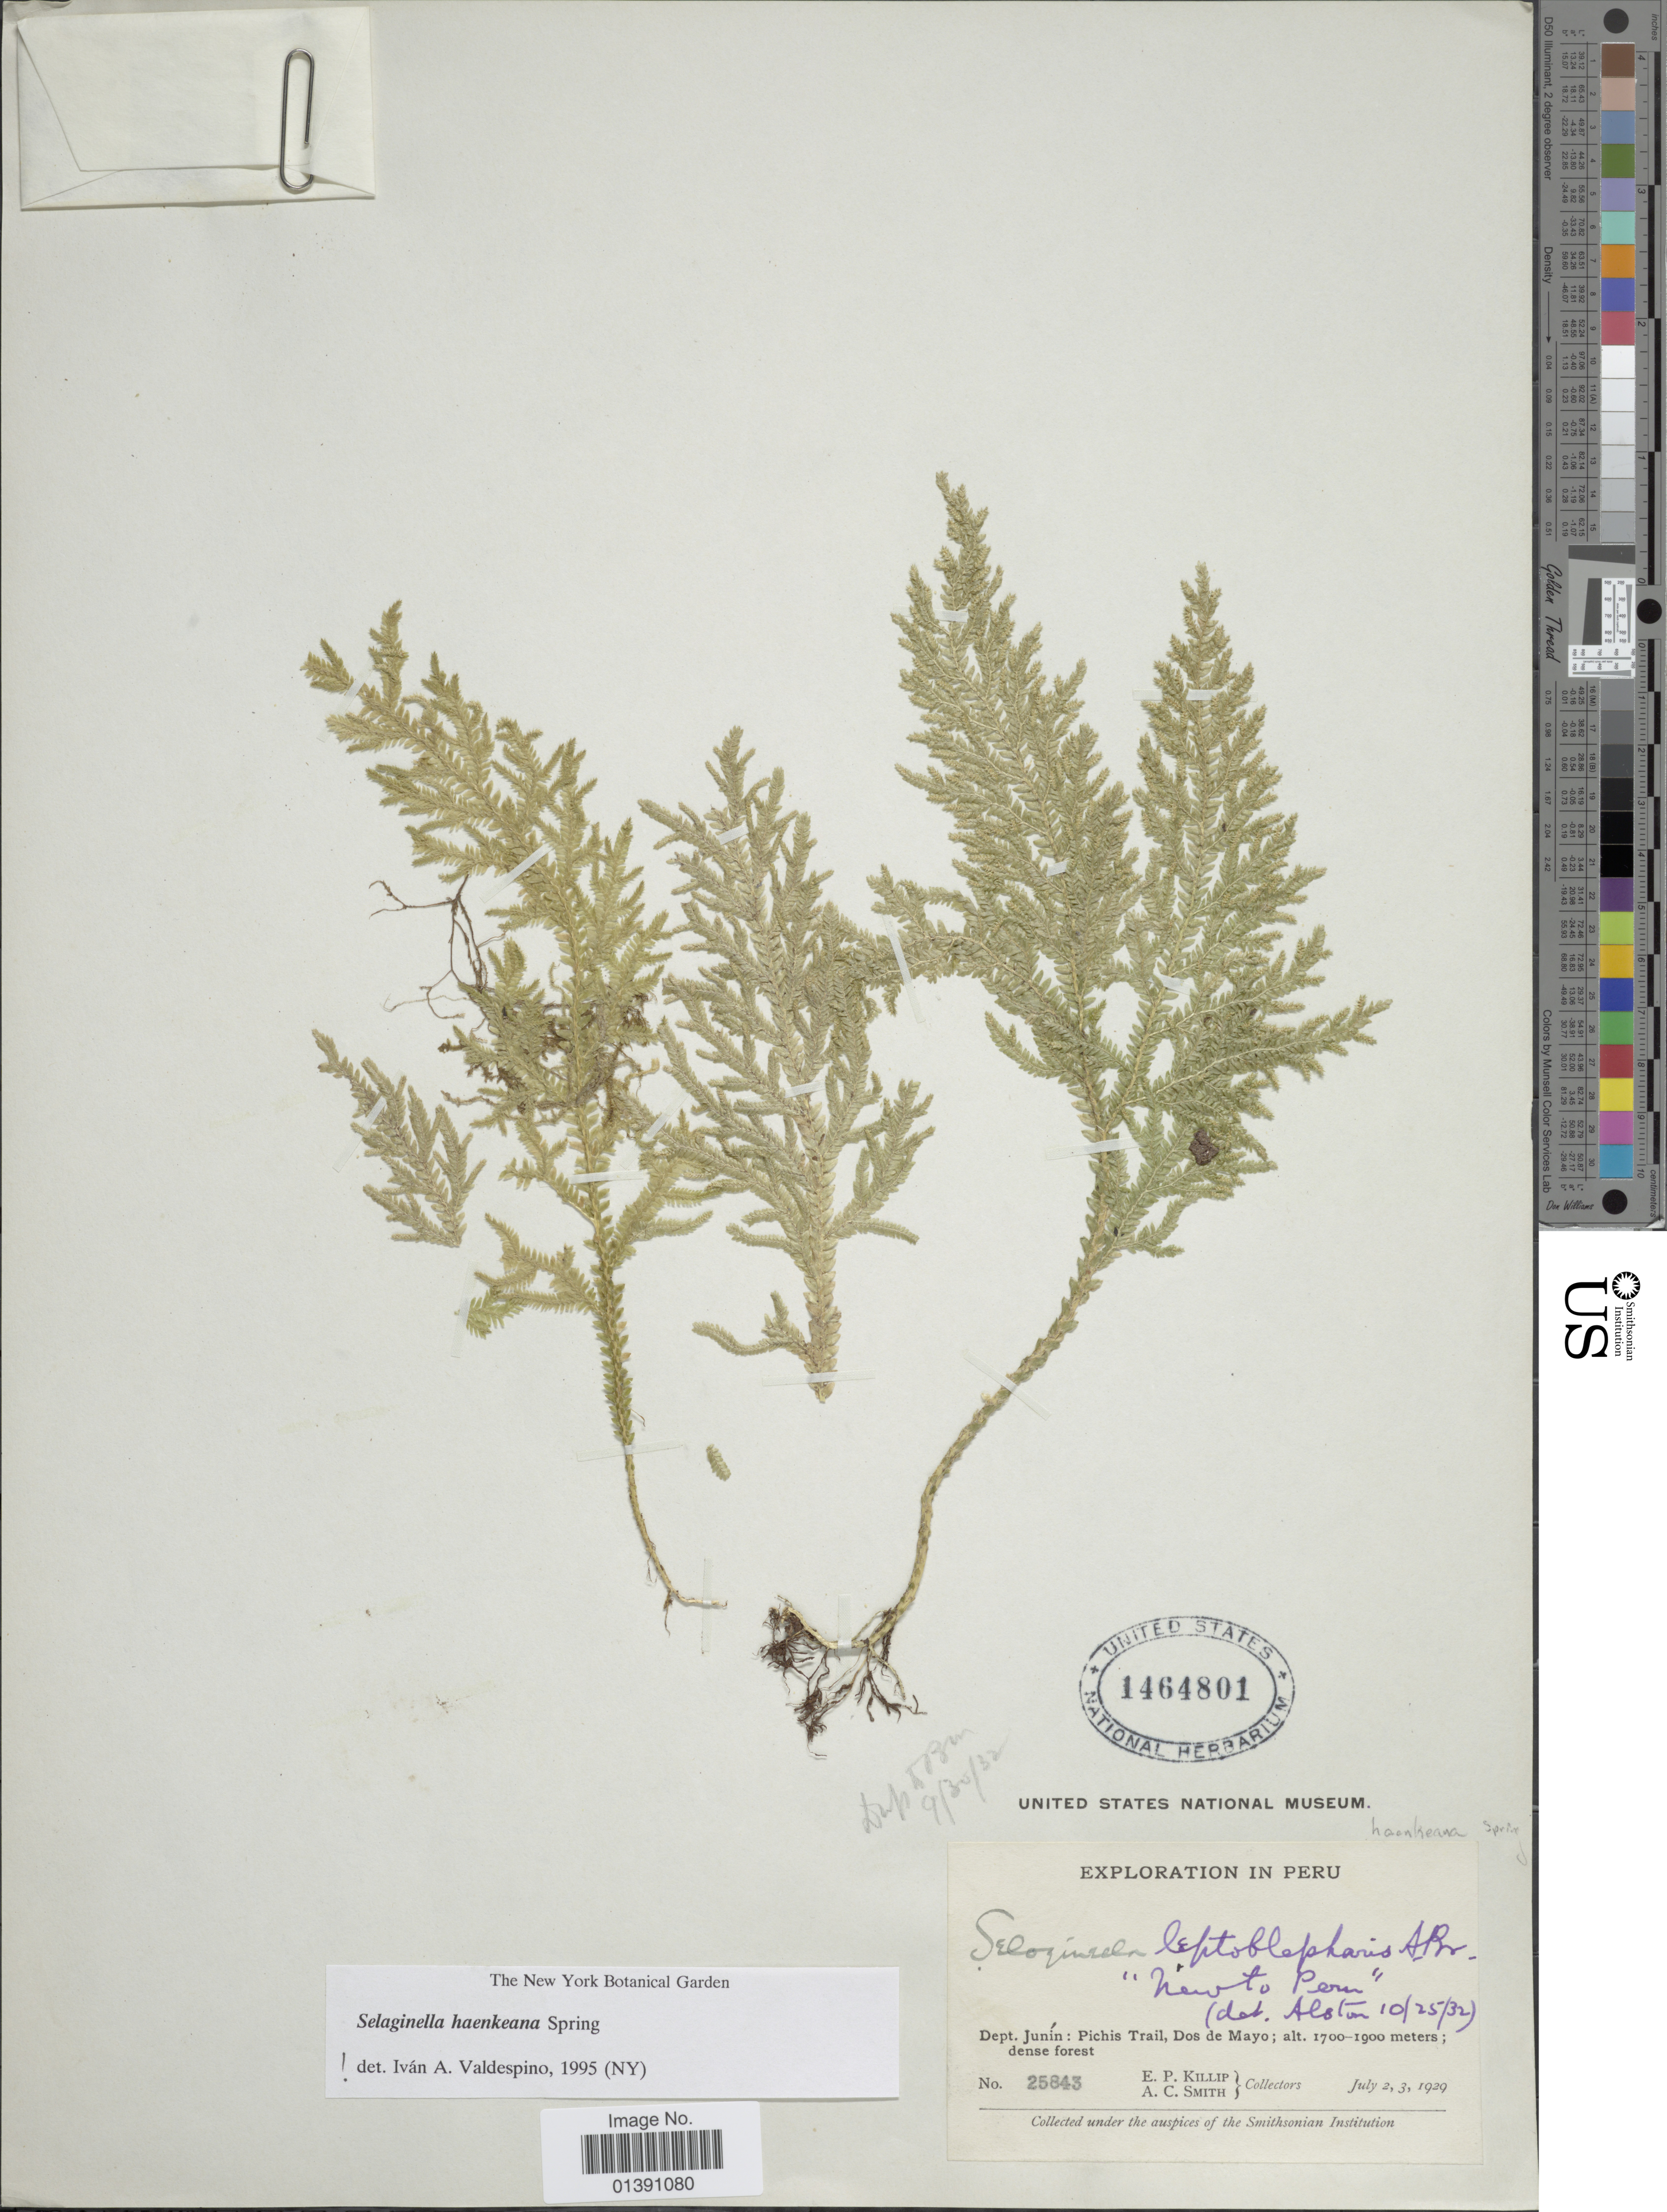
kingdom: Plantae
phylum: Tracheophyta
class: Lycopodiopsida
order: Selaginellales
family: Selaginellaceae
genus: Selaginella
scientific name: Selaginella haenkeana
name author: Spring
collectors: E. P. Killip & A. C. Smith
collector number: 25843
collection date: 1929-07-02/1929-07-03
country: Peru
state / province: Junín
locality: Pichis Trail, Dos de Mayo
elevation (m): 1700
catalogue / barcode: US 1464801